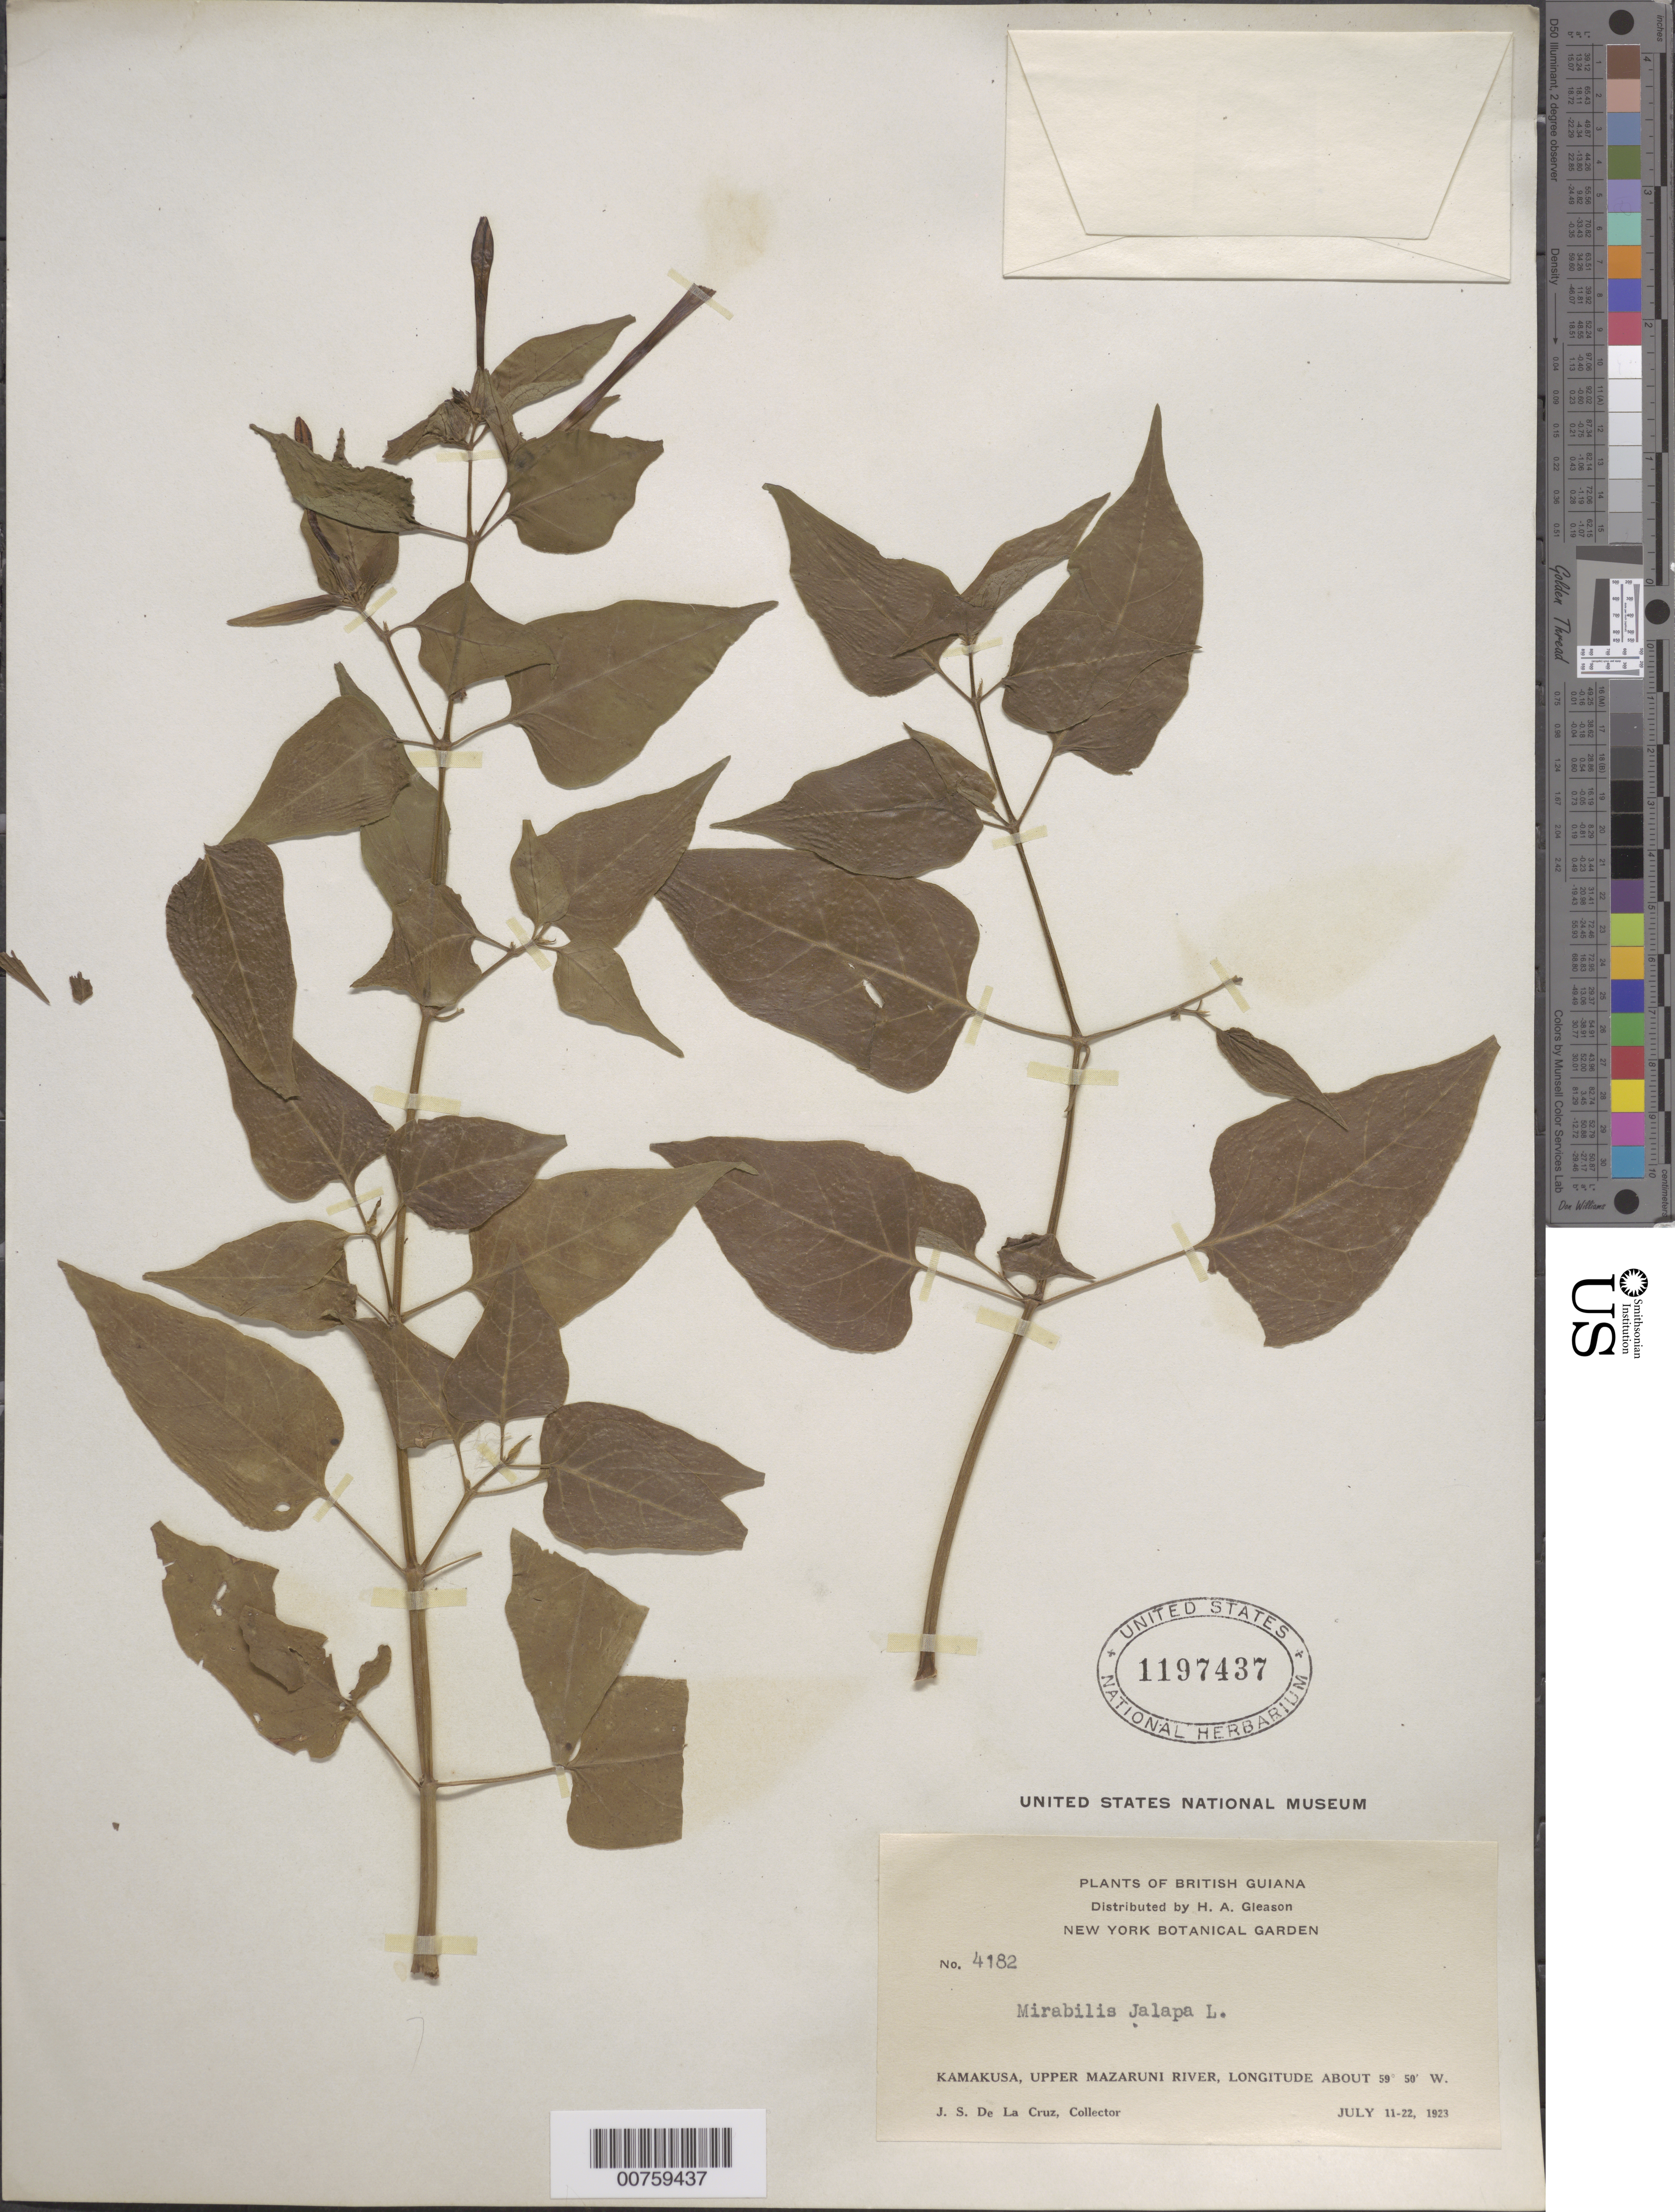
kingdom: Plantae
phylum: Tracheophyta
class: Magnoliopsida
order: Caryophyllales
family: Nyctaginaceae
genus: Mirabilis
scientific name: Mirabilis jalapa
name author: L.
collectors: J. S. de la Cruz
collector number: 4182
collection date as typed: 11-Jul-23 to 22-Jul-23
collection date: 1923-07-11/1923-07-22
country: Guyana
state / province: Cuyuni-Mazaruni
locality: Kamakusa, Upper Mazaruni R.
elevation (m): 100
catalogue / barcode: US 1197437